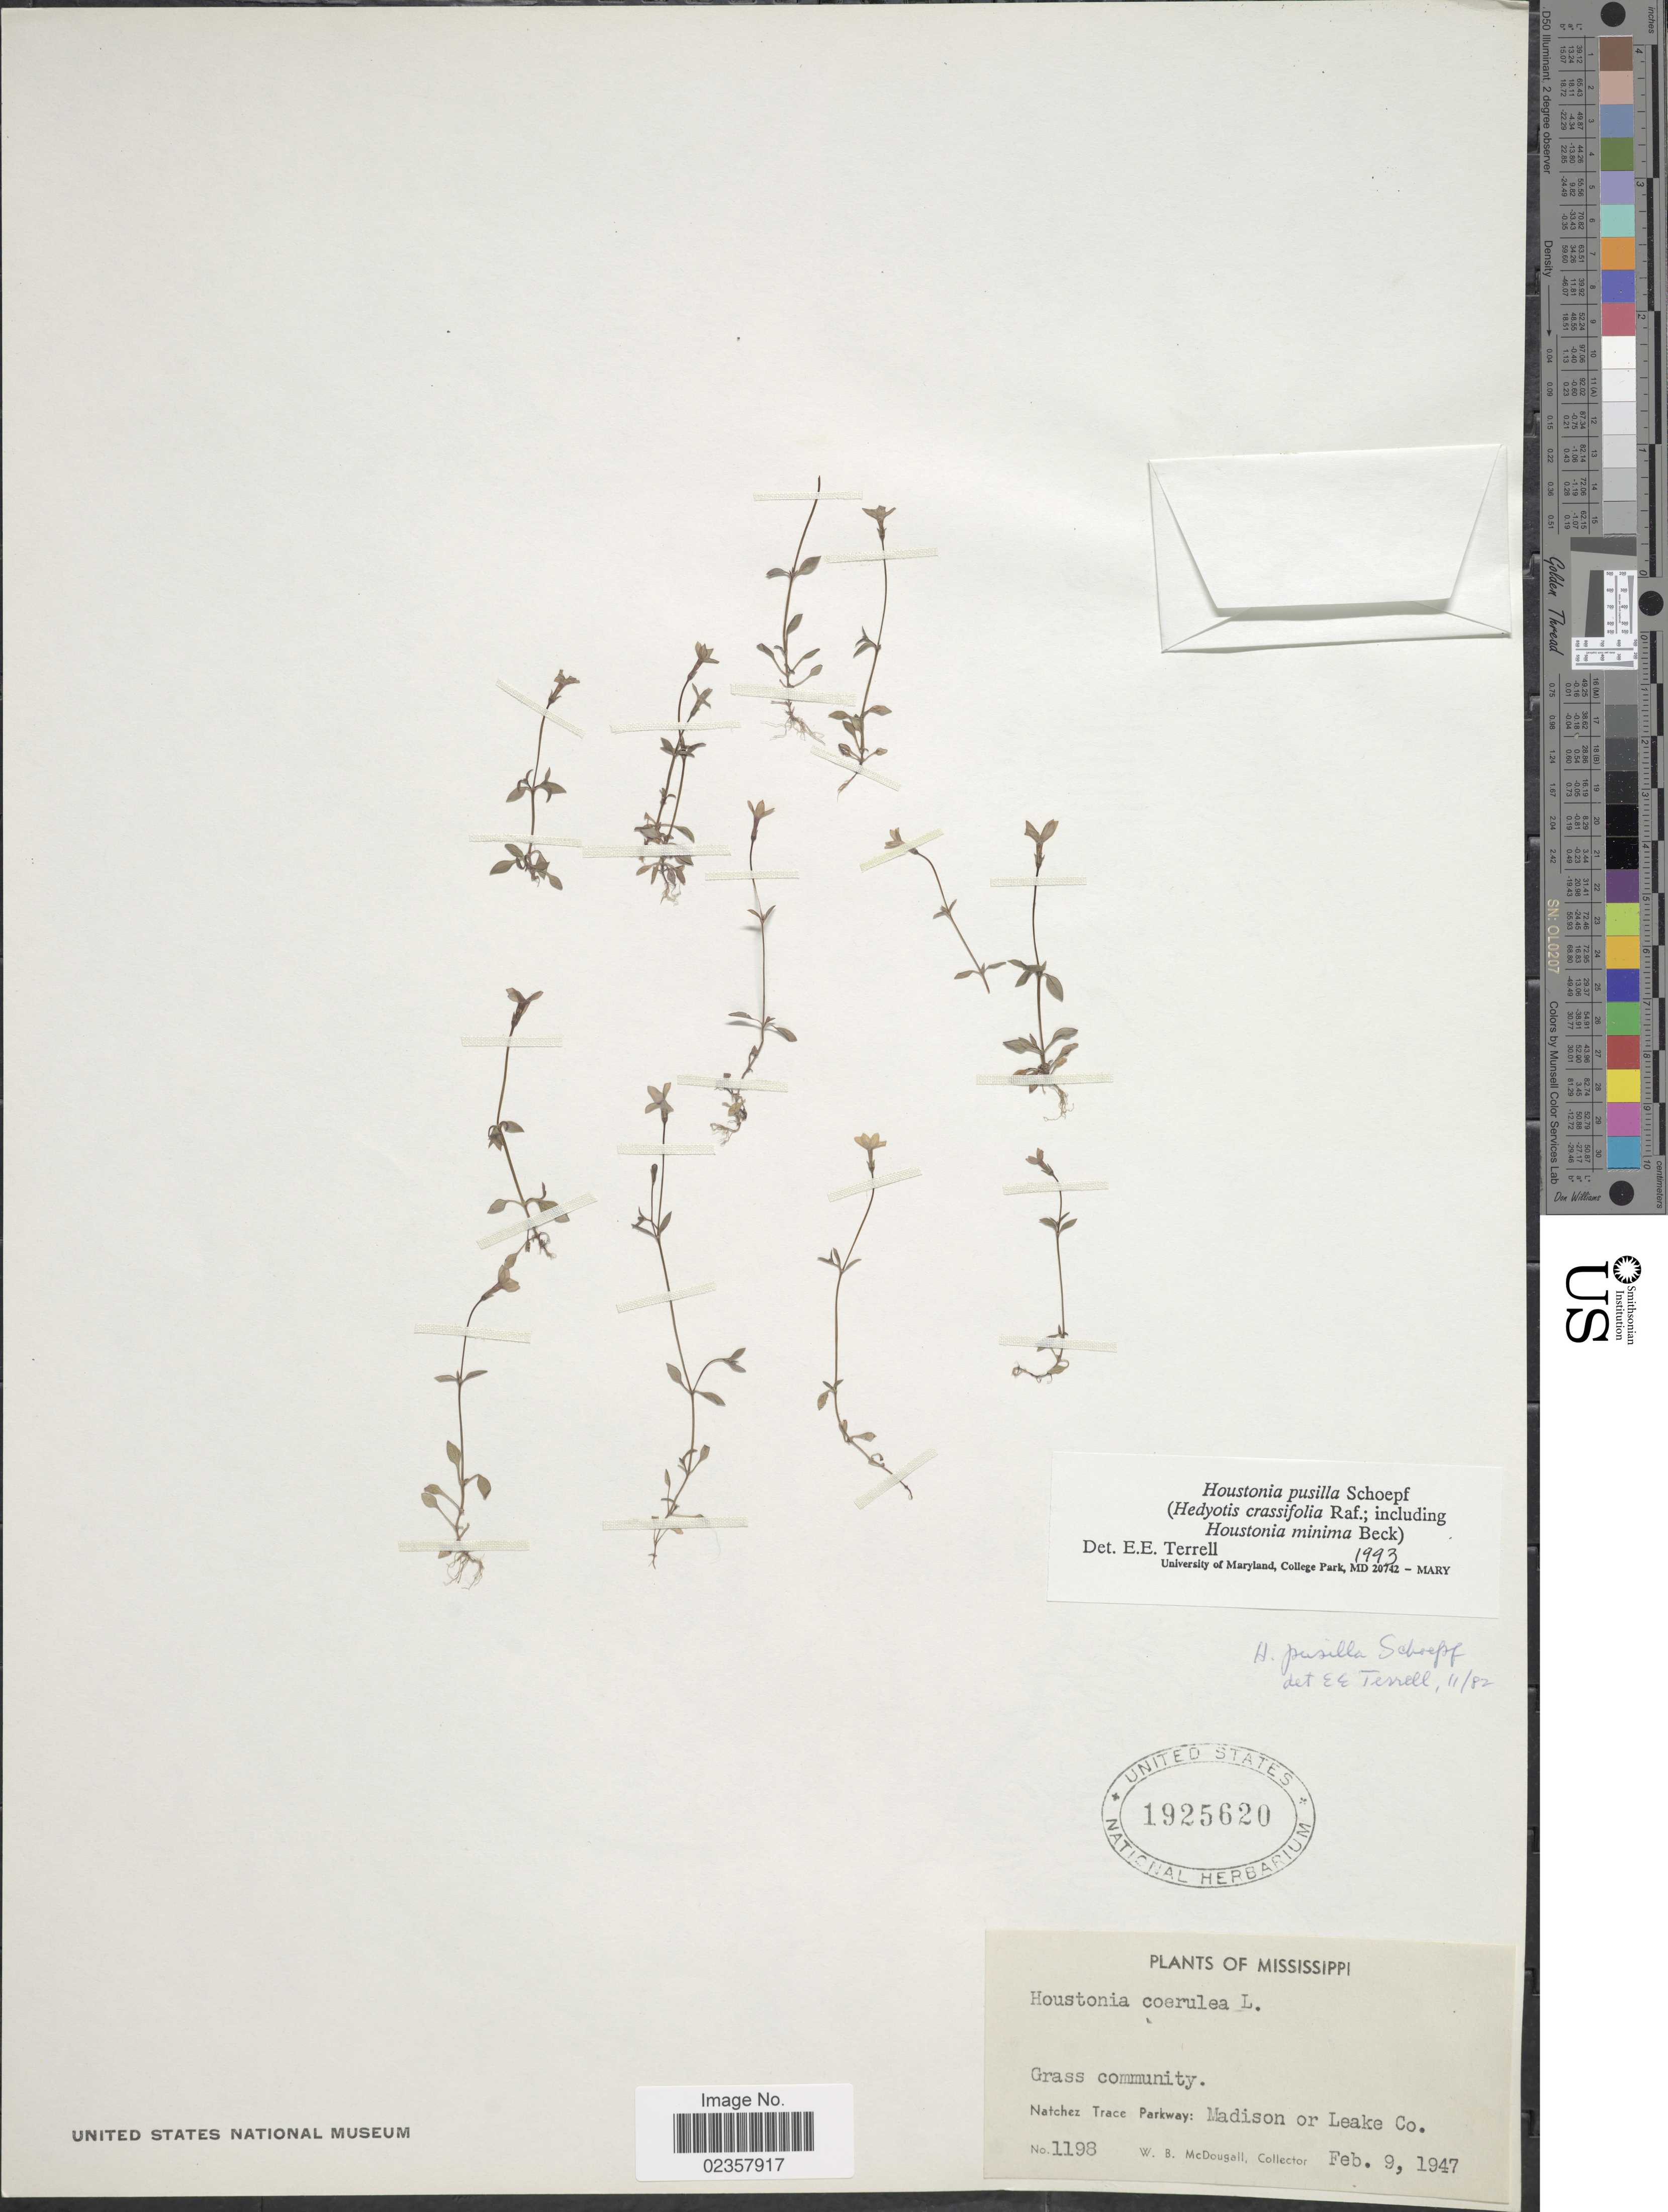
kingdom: Plantae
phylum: Tracheophyta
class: Magnoliopsida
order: Gentianales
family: Rubiaceae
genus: Houstonia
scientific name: Houstonia pusilla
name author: Schoepf.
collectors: W. B. McDougall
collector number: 1198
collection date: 1947-02-09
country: United States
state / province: Mississippi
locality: Natchez Trace Parkway: Madison or Leak Co.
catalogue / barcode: US 1925620